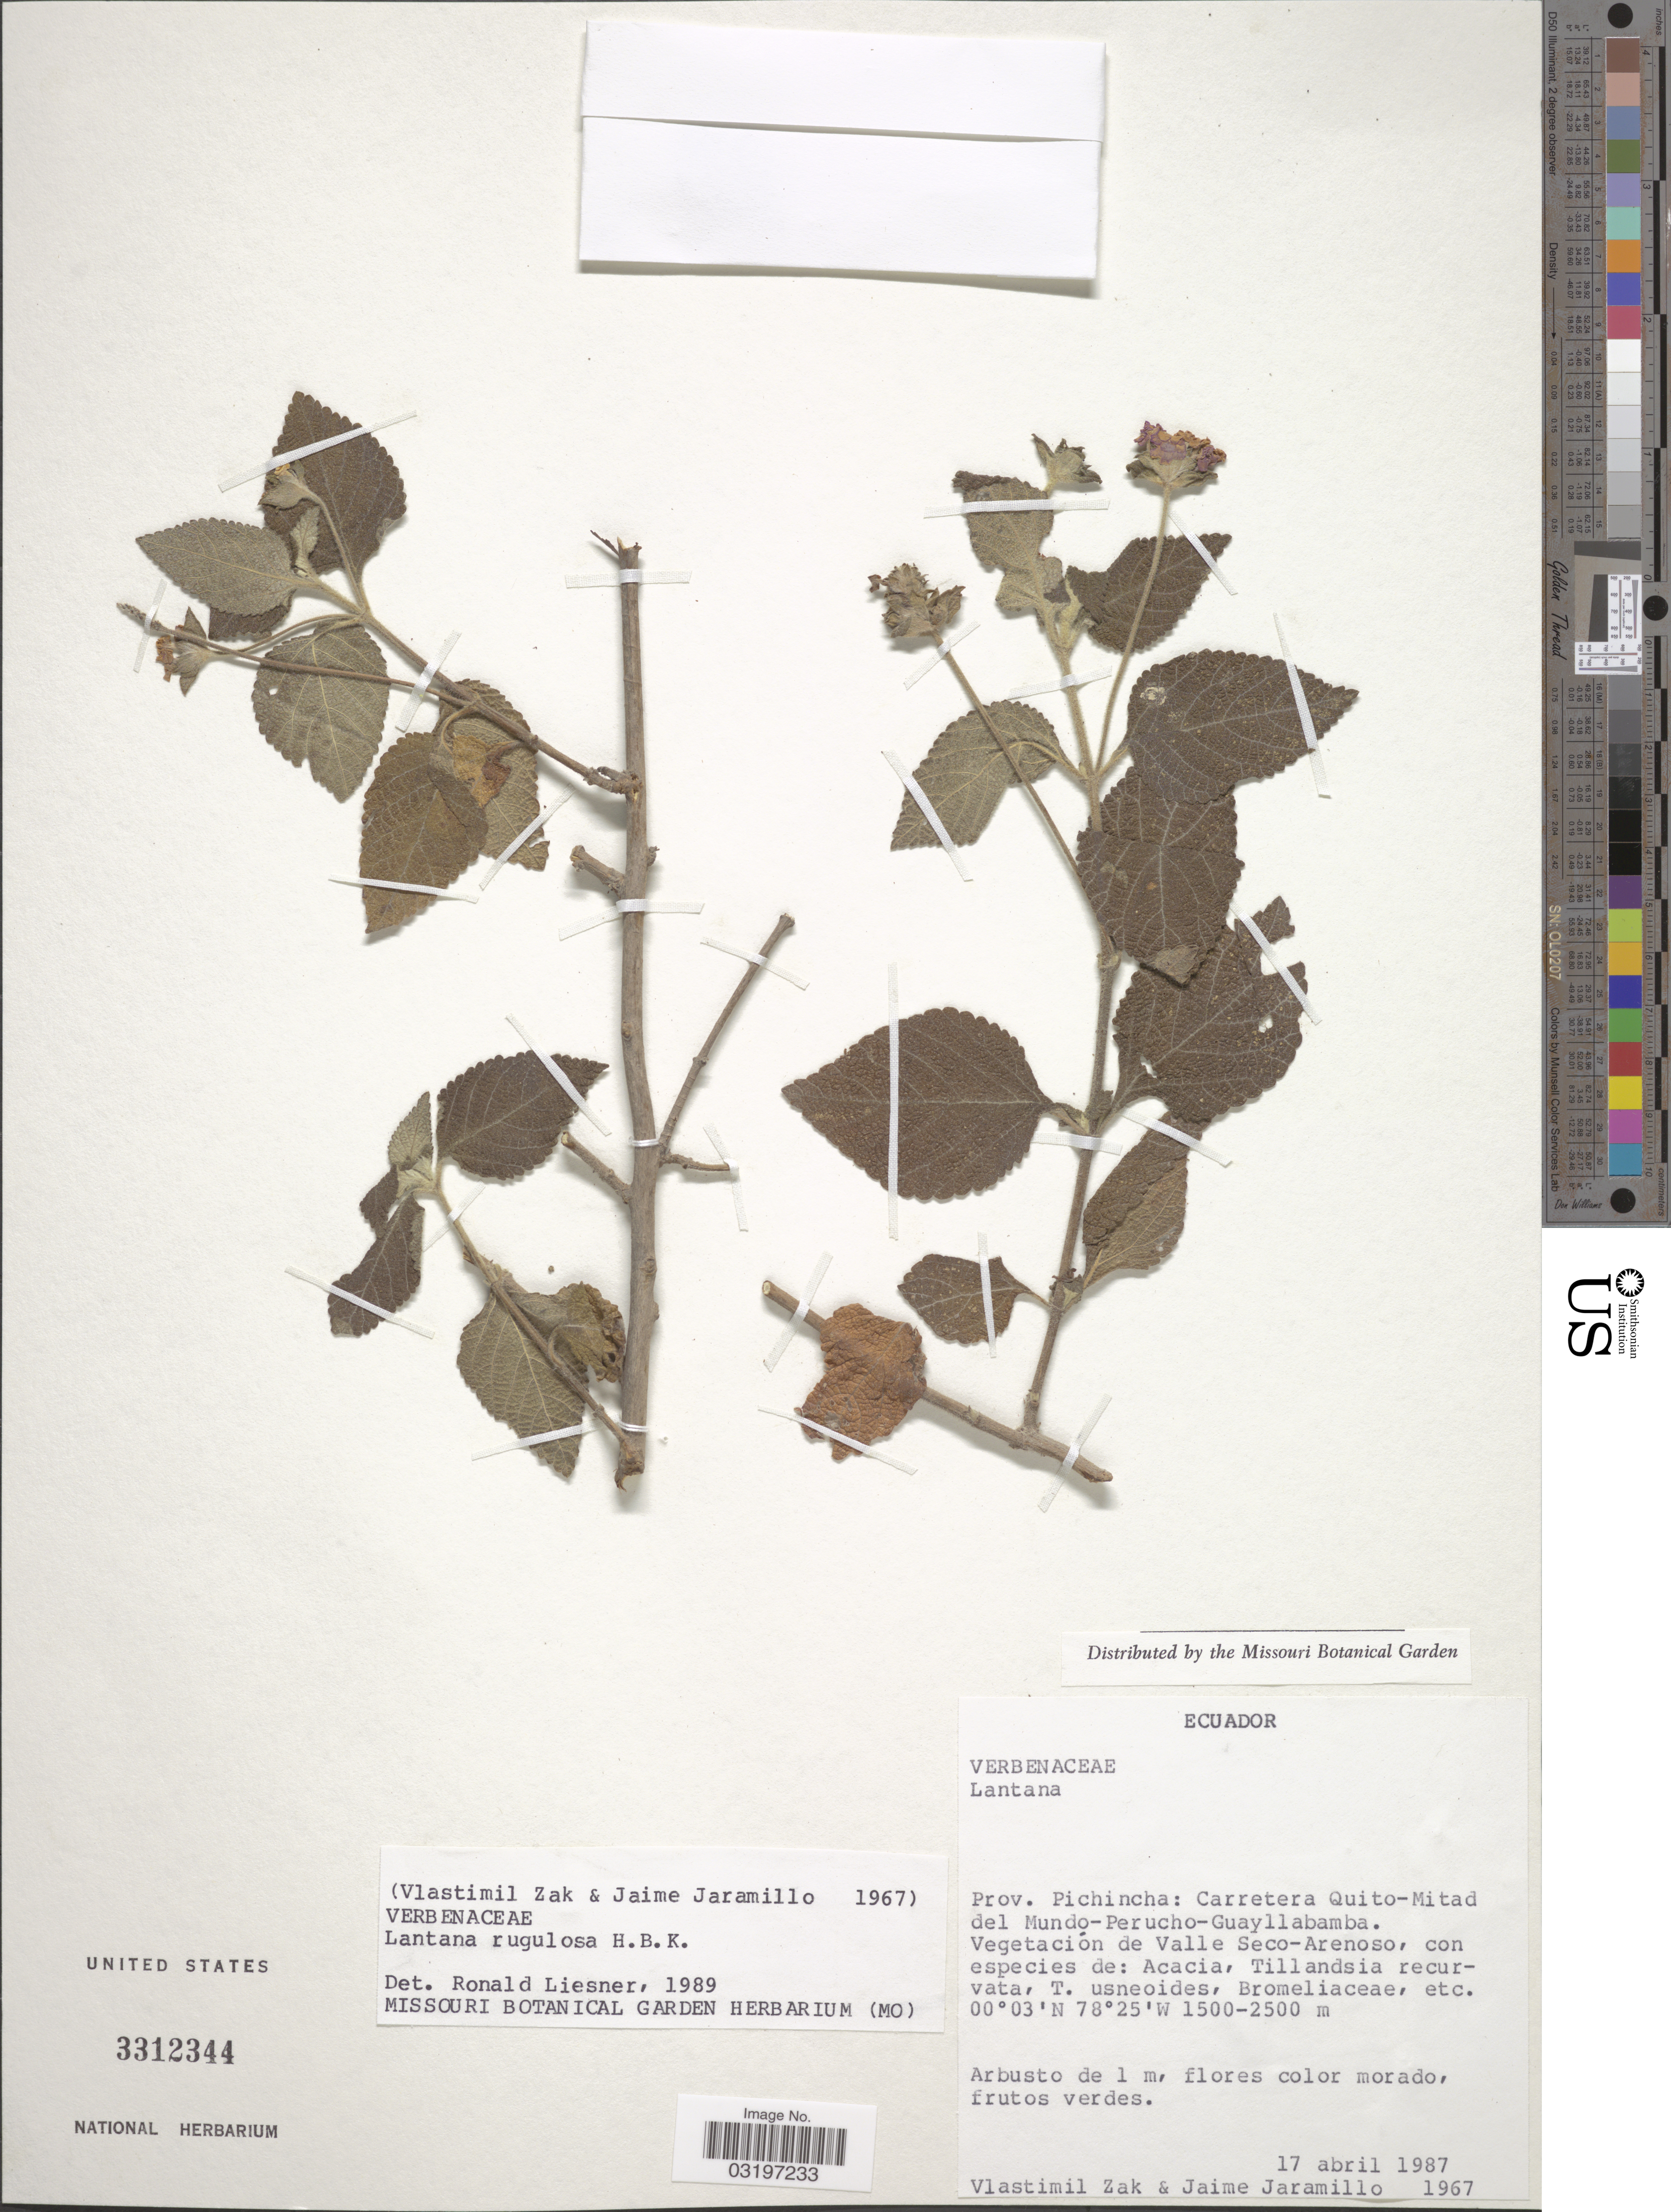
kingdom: Plantae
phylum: Tracheophyta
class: Magnoliopsida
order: Lamiales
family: Verbenaceae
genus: Lantana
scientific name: Lantana rugulosa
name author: Kunth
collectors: V. Zak & J. Jaramillo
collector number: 1967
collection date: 1987-04-17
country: Ecuador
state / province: Pichincha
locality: Carretera Quito-Mitad del Mundo-Perucho-Guayllabamba. Vegetación de Valle Seco-Arenoso.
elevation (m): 1500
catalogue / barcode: US 3312344